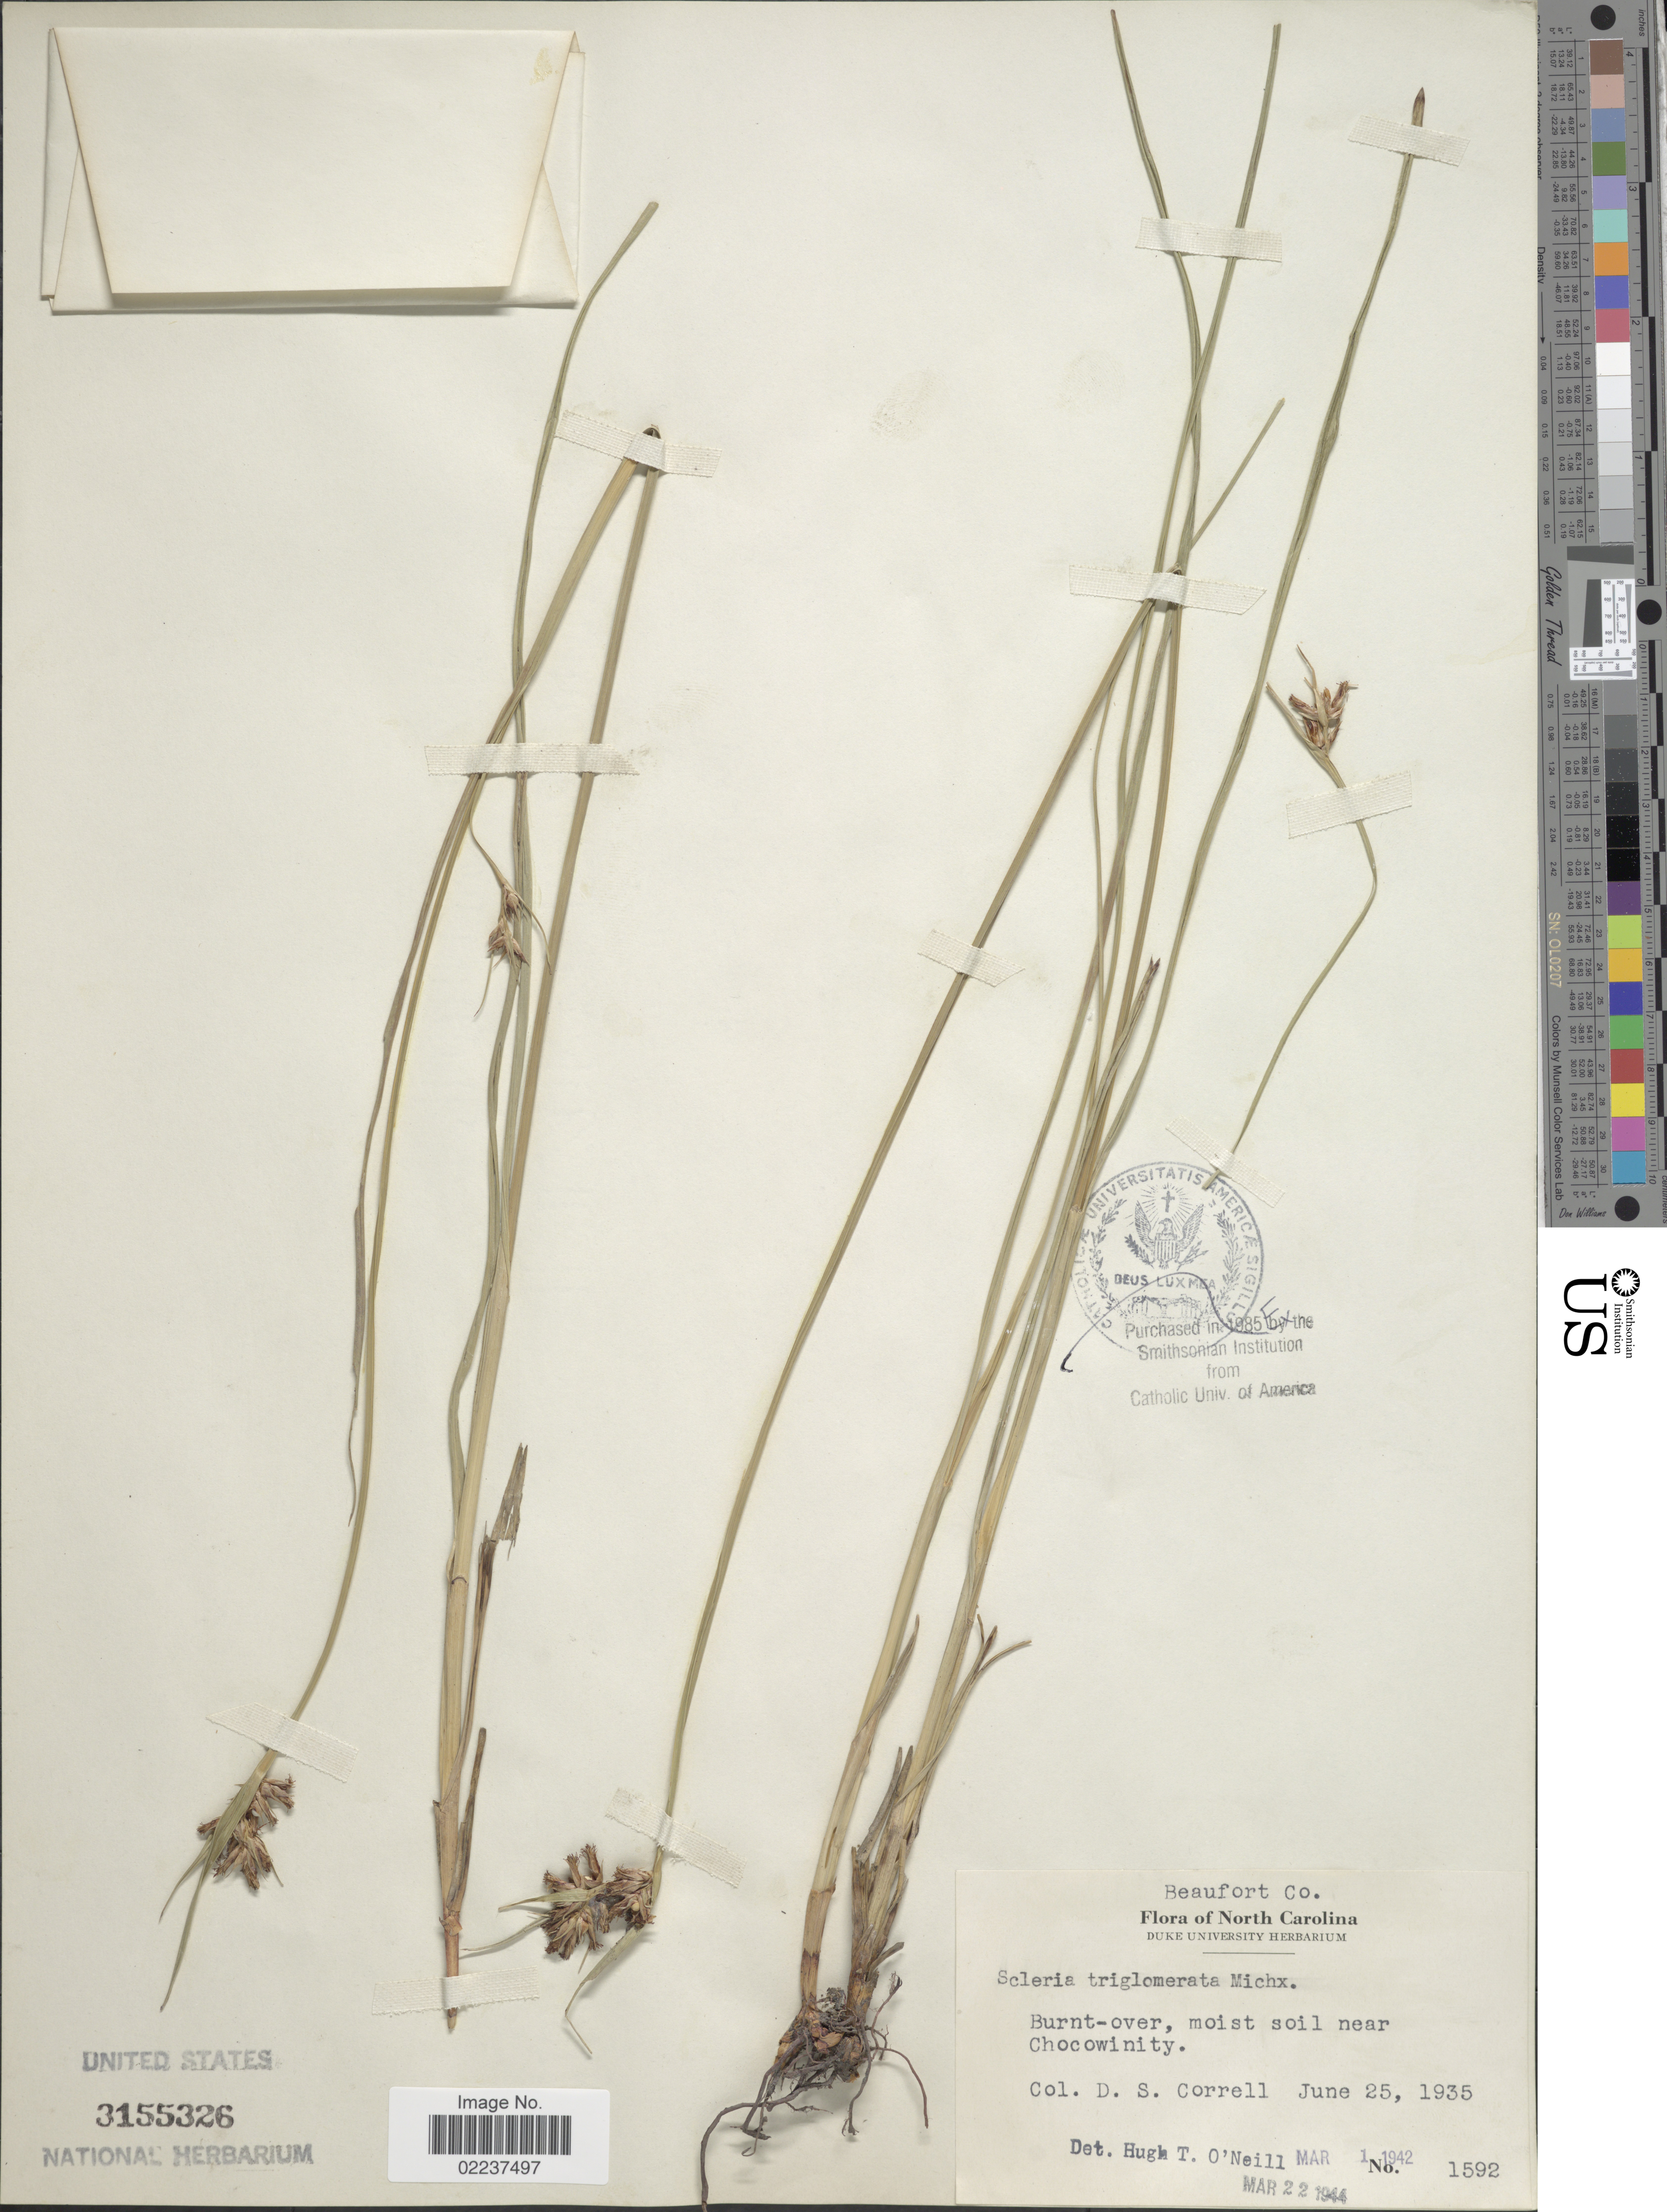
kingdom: Plantae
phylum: Tracheophyta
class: Liliopsida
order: Poales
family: Cyperaceae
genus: Scleria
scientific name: Scleria triglomerata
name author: Michx.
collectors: D. S. Correll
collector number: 1592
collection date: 1935-06-25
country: United States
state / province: North Carolina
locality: Beaufort Co., moist soil near Chocowinity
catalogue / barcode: US 3155326